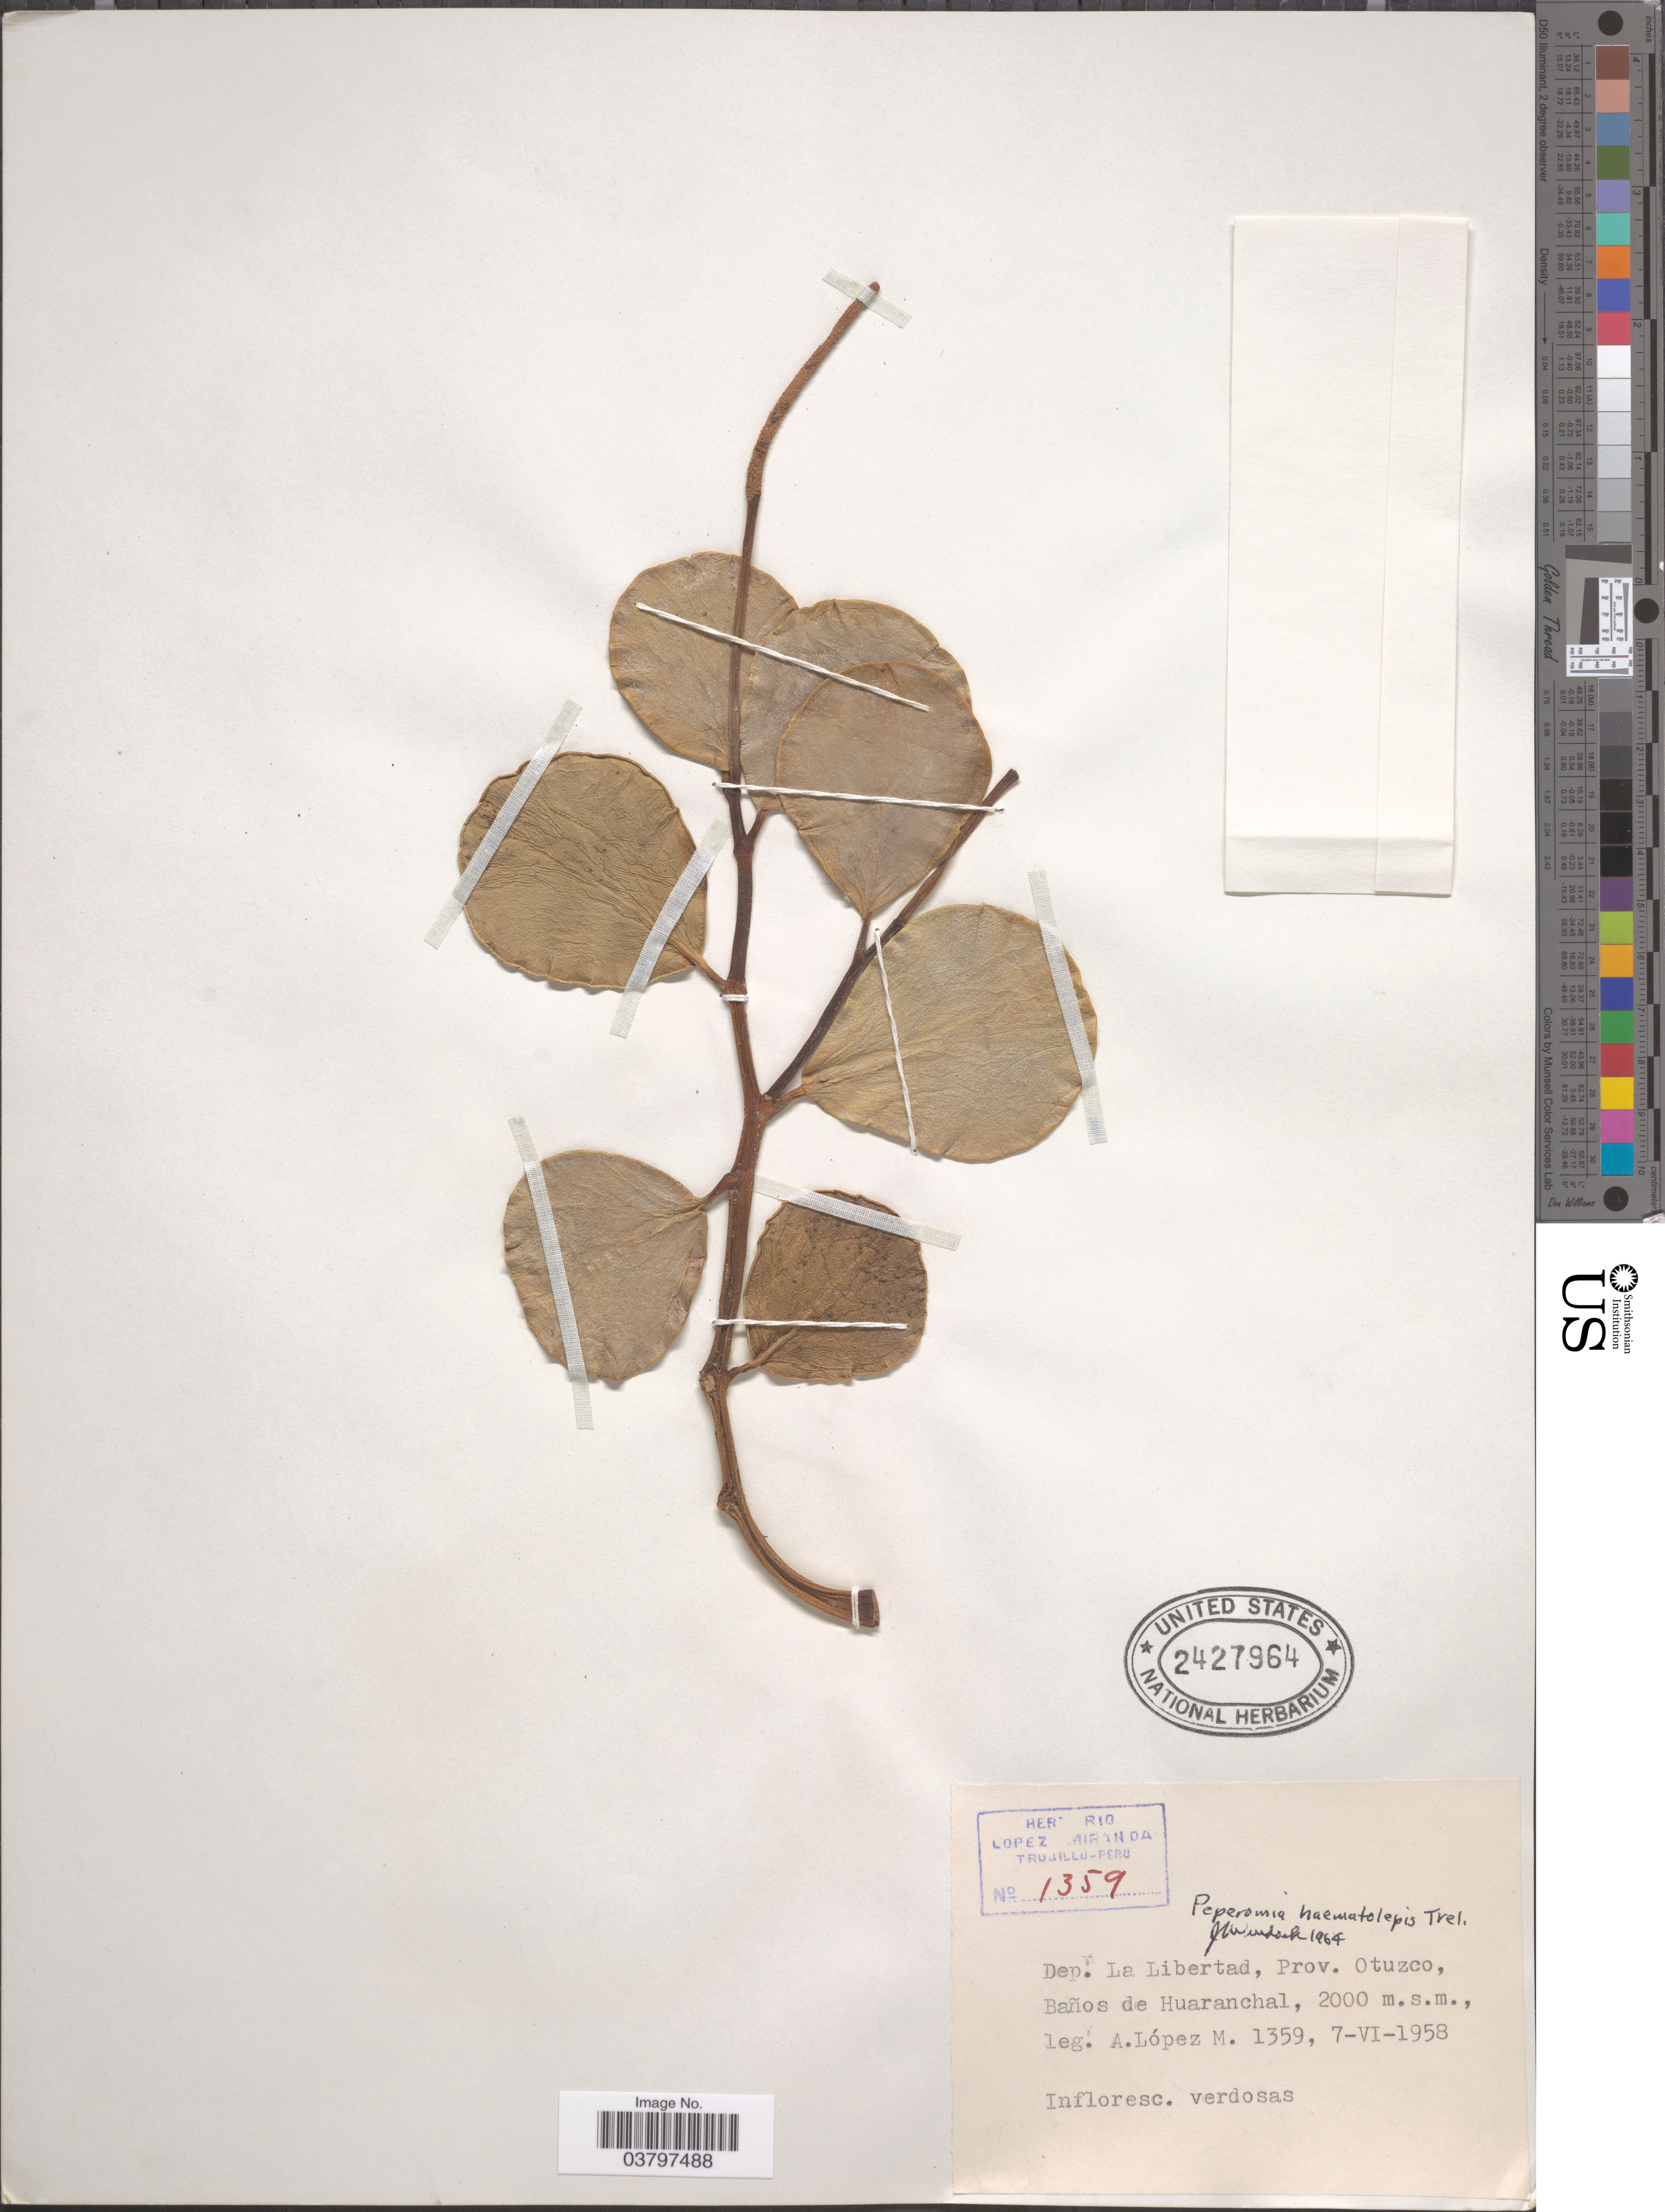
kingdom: Plantae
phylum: Tracheophyta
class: Magnoliopsida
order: Piperales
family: Piperaceae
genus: Peperomia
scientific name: Peperomia haematolepis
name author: Trel.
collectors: A. López M.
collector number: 1359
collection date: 1958-06-07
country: Peru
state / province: La Libertad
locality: Dep. La Libertad, Prov. Otuzco, Baños de Huaranchal.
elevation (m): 2000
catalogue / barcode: US 2427964